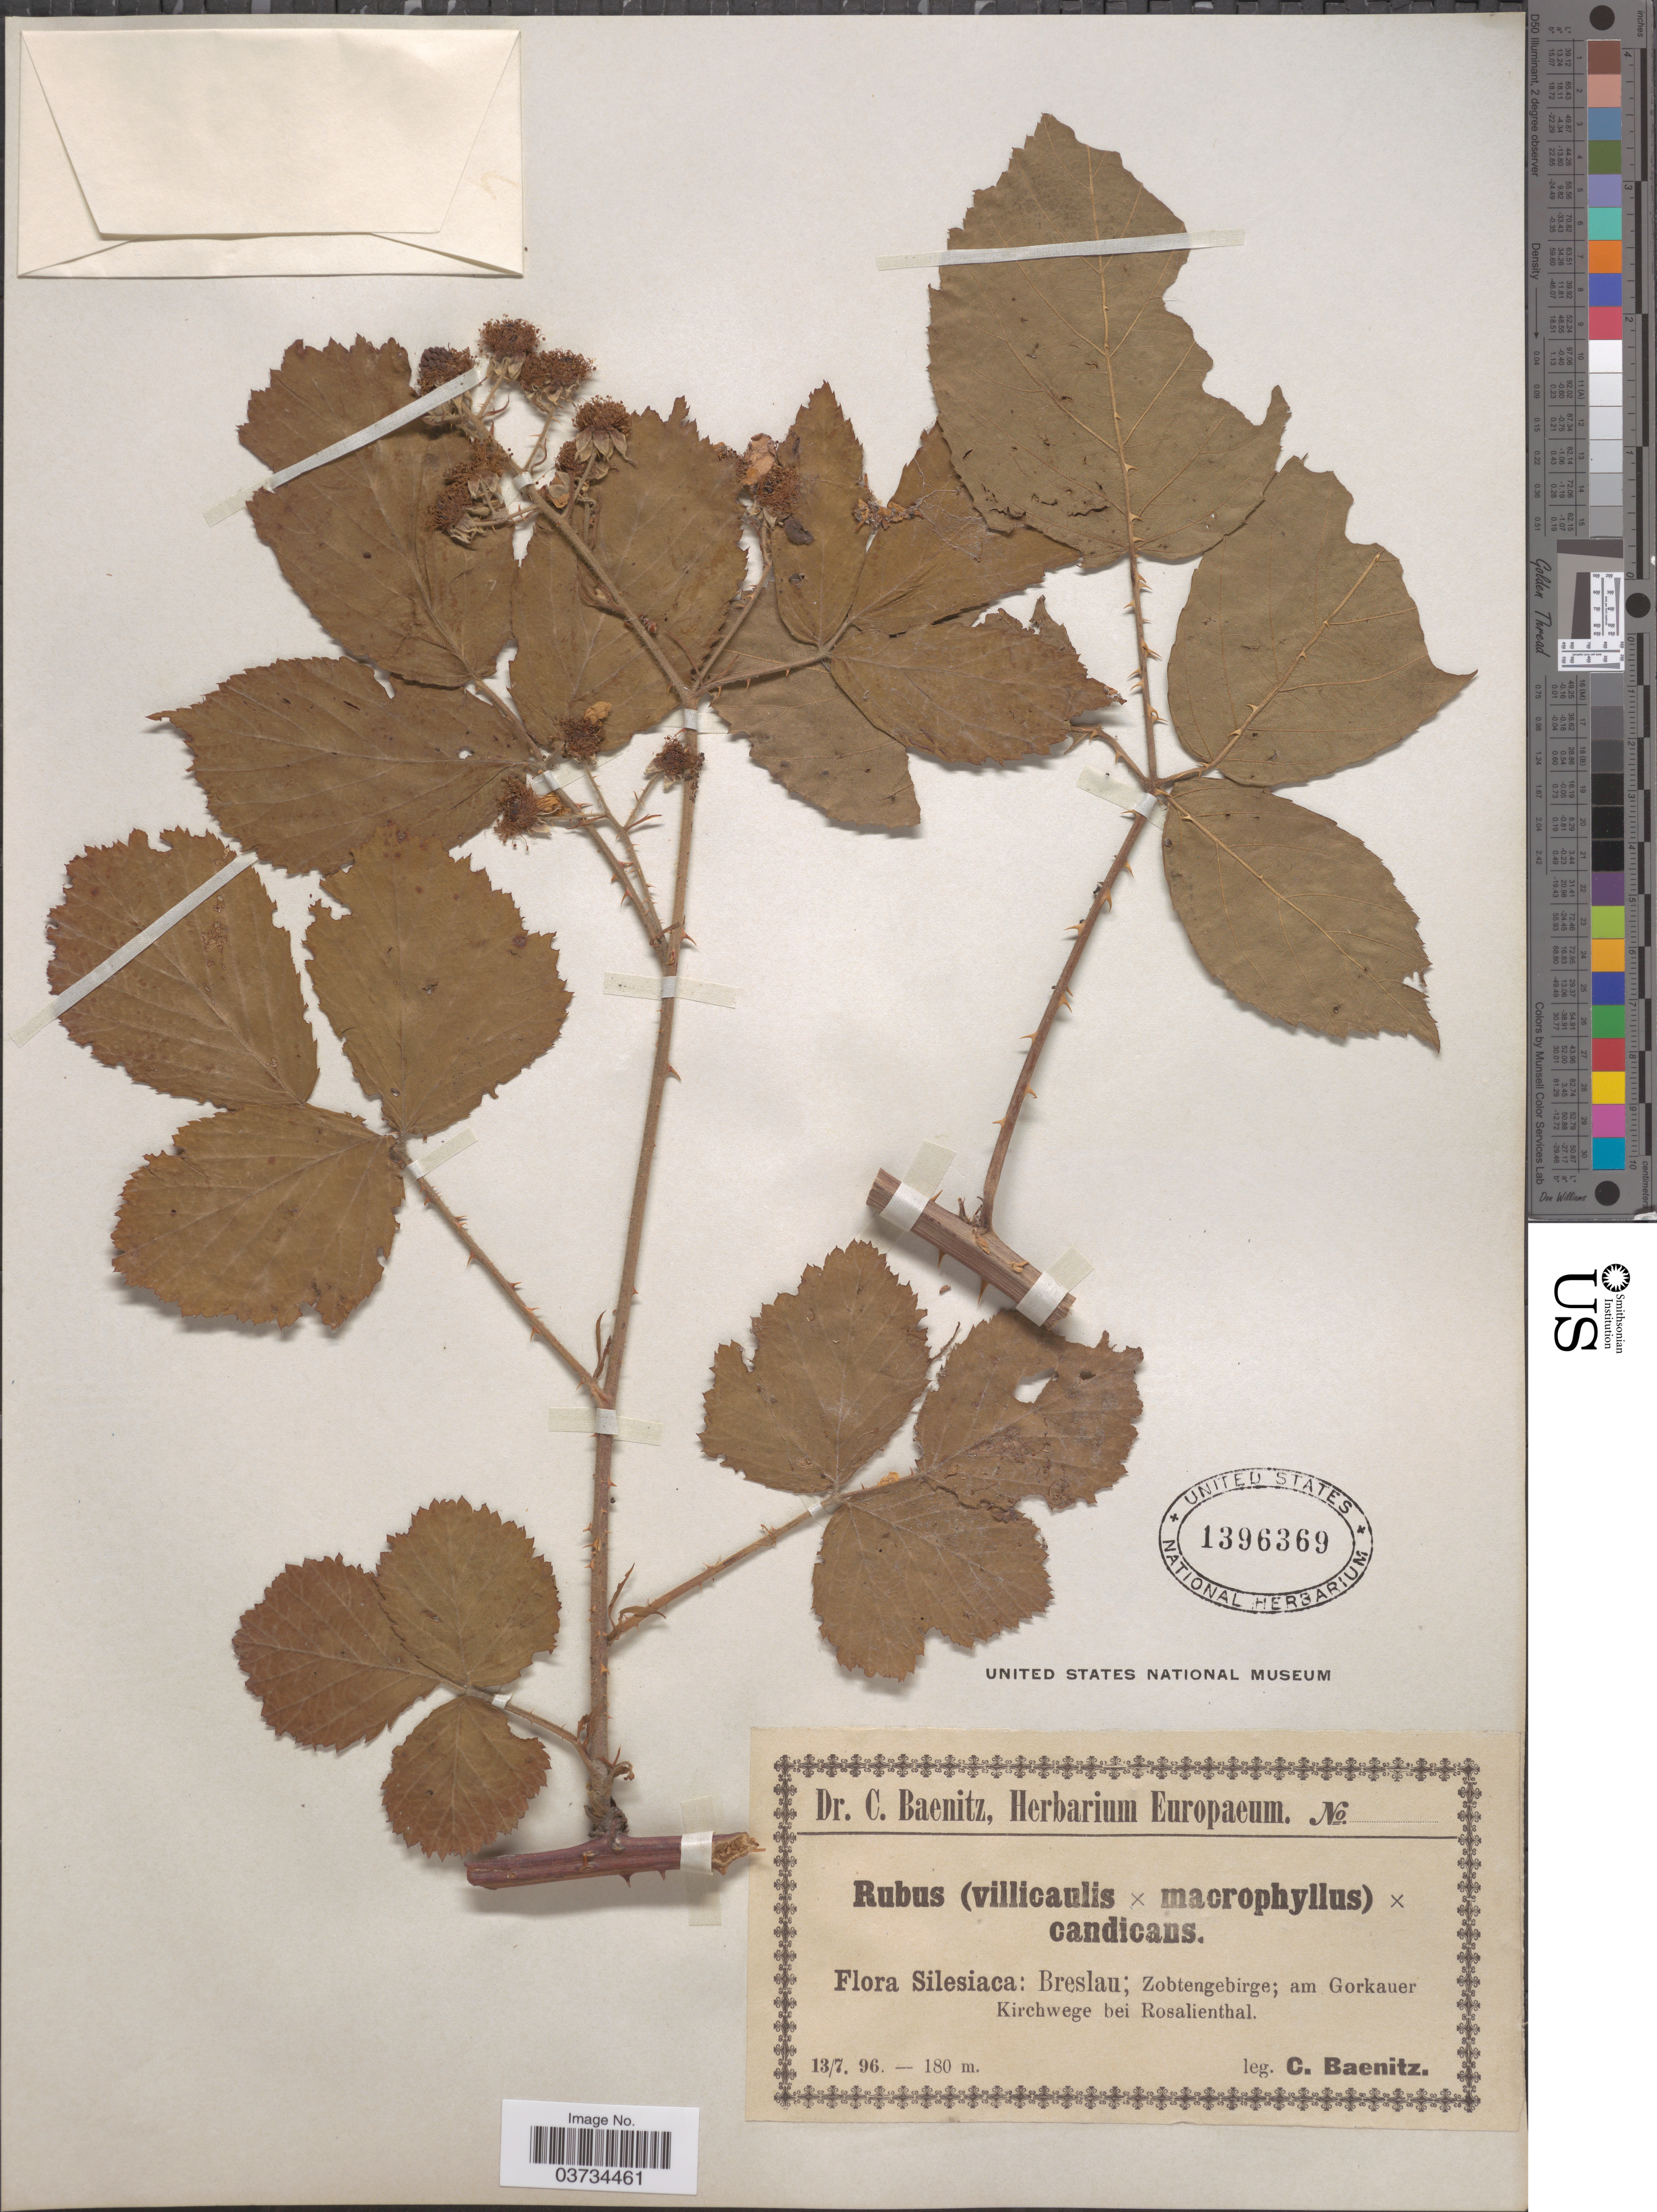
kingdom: Plantae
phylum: Tracheophyta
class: Magnoliopsida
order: Rosales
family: Rosaceae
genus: Rubus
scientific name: Rubus gracilis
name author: Roxb.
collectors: C. G. Baenitz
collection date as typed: Transcribed d/m/y: 13/7/96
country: Poland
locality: Silesiaca: Breslau; Zobtengebirge; am Gorkauer Kirchwege bei Rosalienthal.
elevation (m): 180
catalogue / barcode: US 1396369